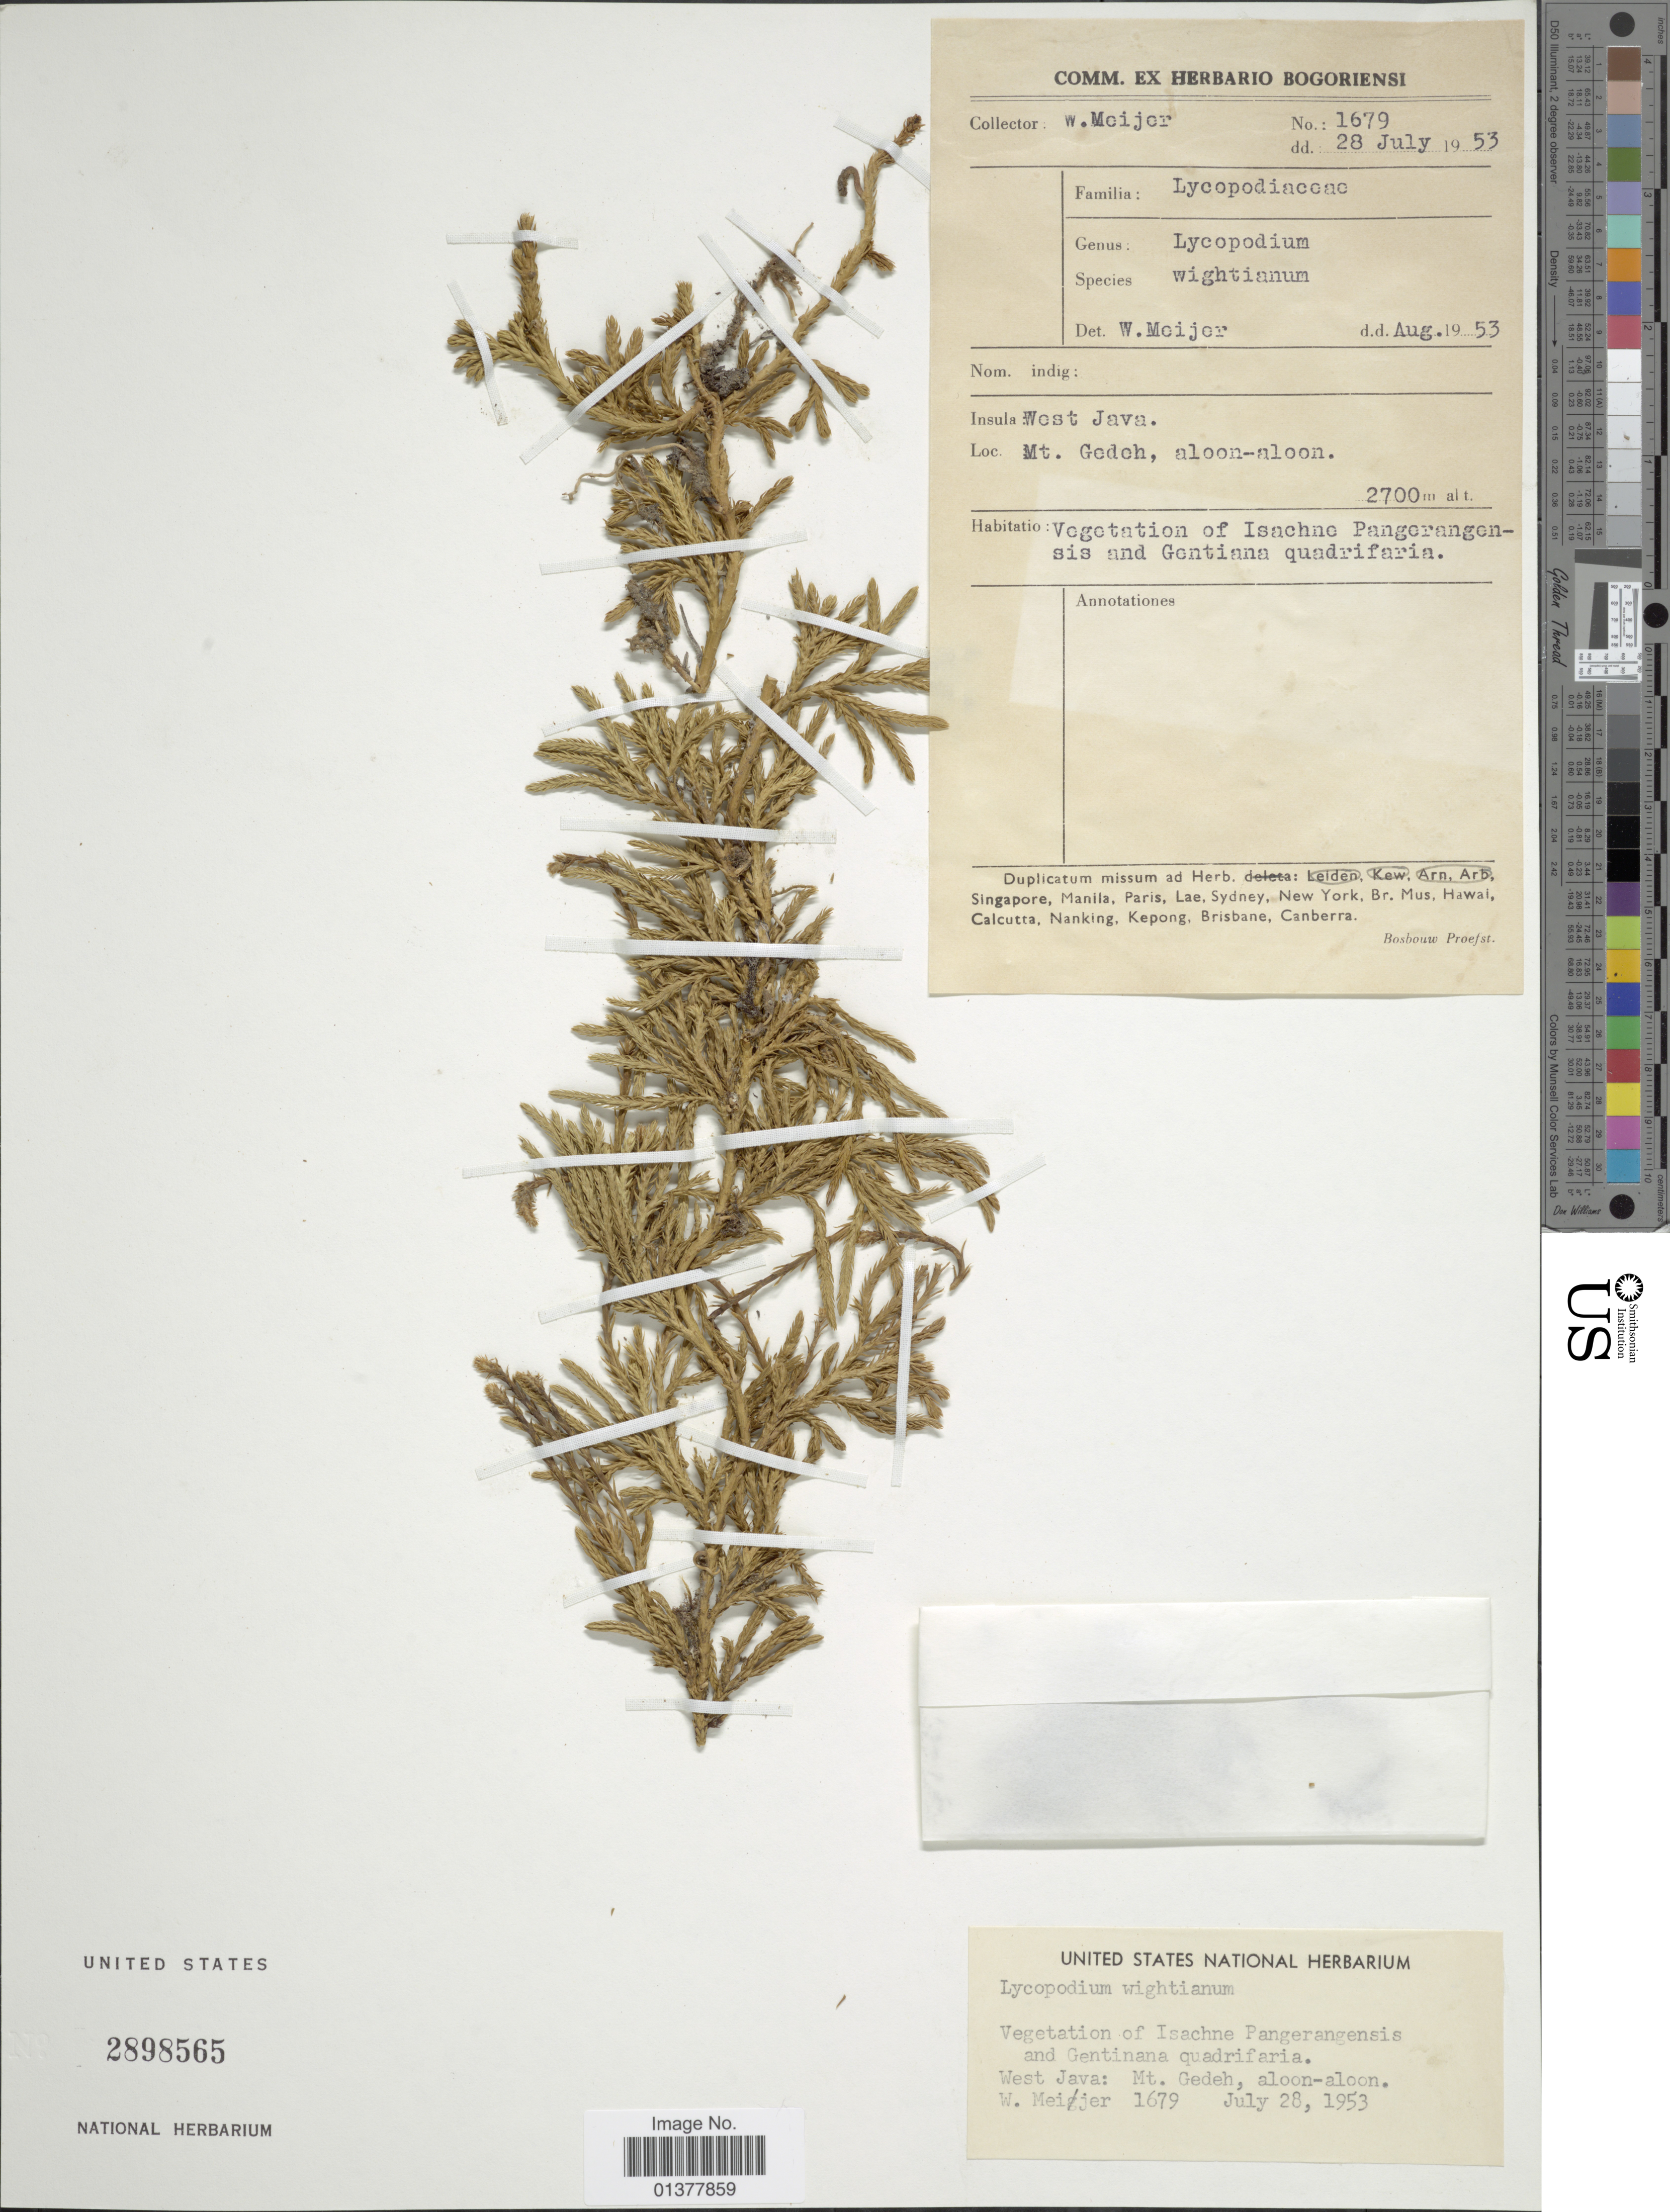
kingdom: Plantae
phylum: Tracheophyta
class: Lycopodiopsida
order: Lycopodiales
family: Lycopodiaceae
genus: Diphasiastrum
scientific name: Diphasiastrum wightianum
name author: (Wall. ex Hook. & Grev.) Holub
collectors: W. Meijer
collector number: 1679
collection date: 1953-07-28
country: Indonesia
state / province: Java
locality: Vegetation of Isachne Pangerangensis and Gentinana quadrifaria, West Java: Mt. Gedeh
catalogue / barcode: US 2898565